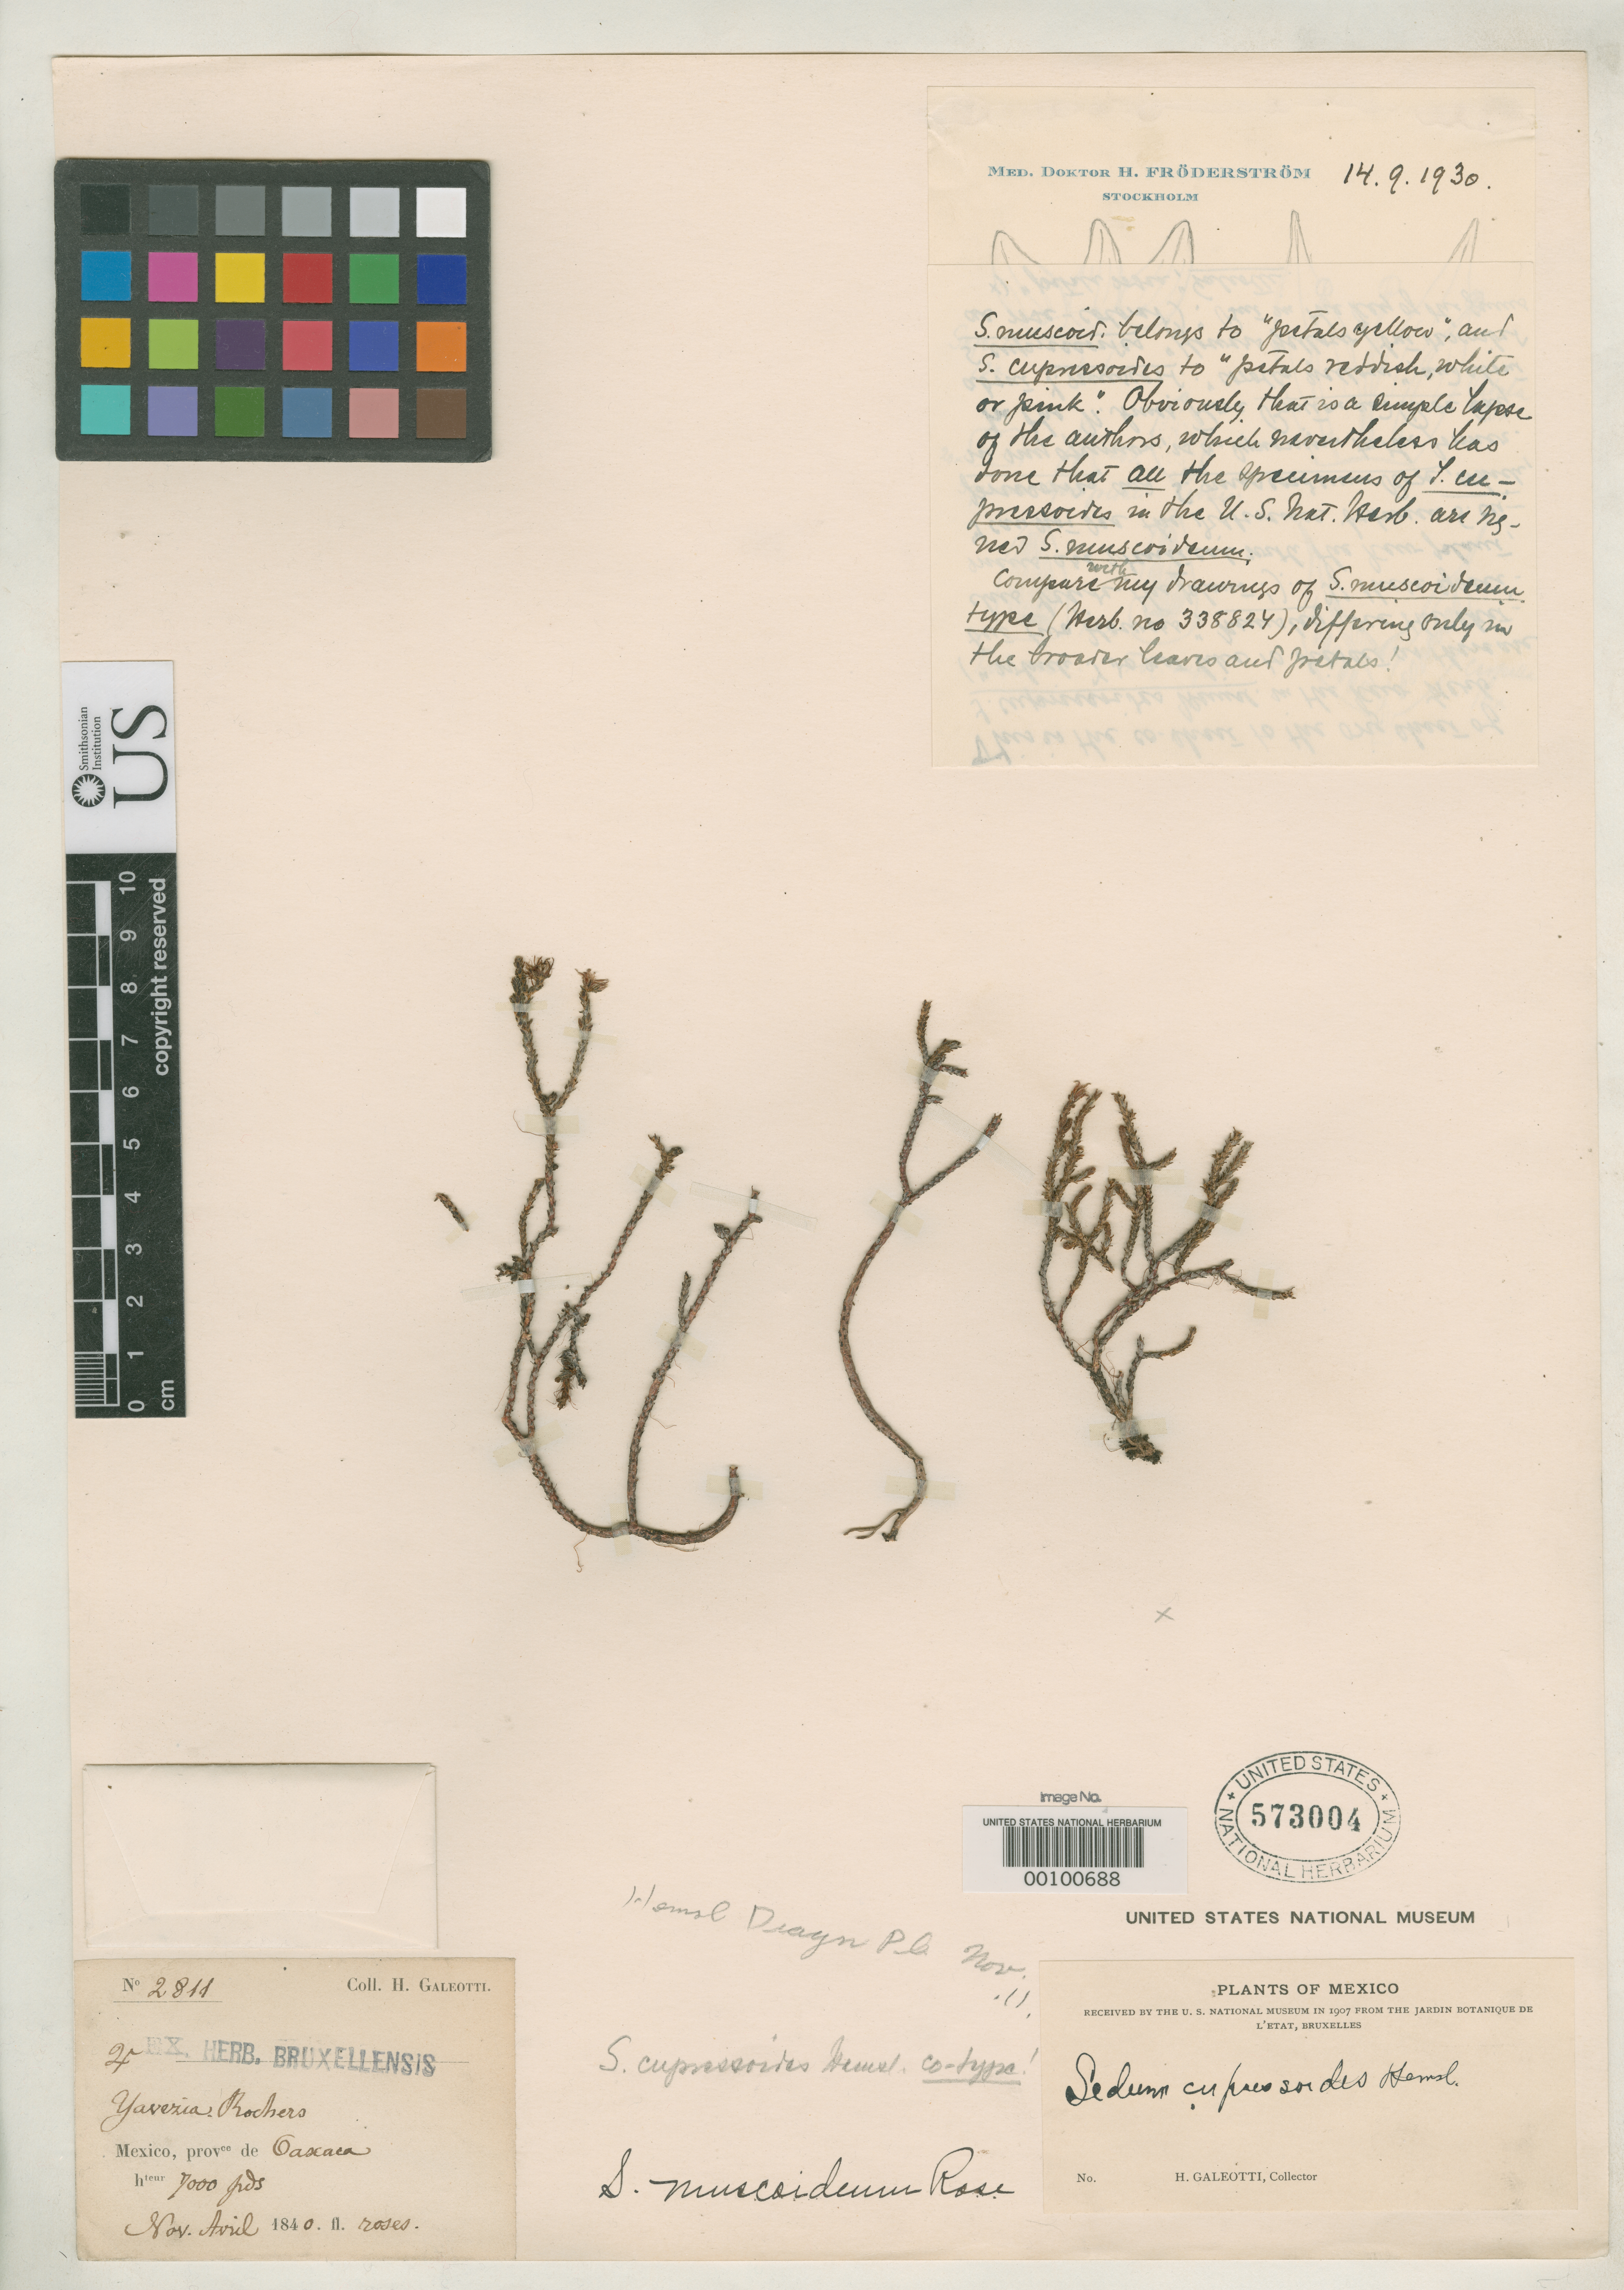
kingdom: Plantae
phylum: Tracheophyta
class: Magnoliopsida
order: Saxifragales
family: Crassulaceae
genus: Sedum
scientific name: Sedum cupressoides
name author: Hemsl.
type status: Isosyntype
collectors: H. G. Galeotti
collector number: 2811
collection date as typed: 1840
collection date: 1840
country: Mexico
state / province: Oaxaca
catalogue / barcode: US 573004